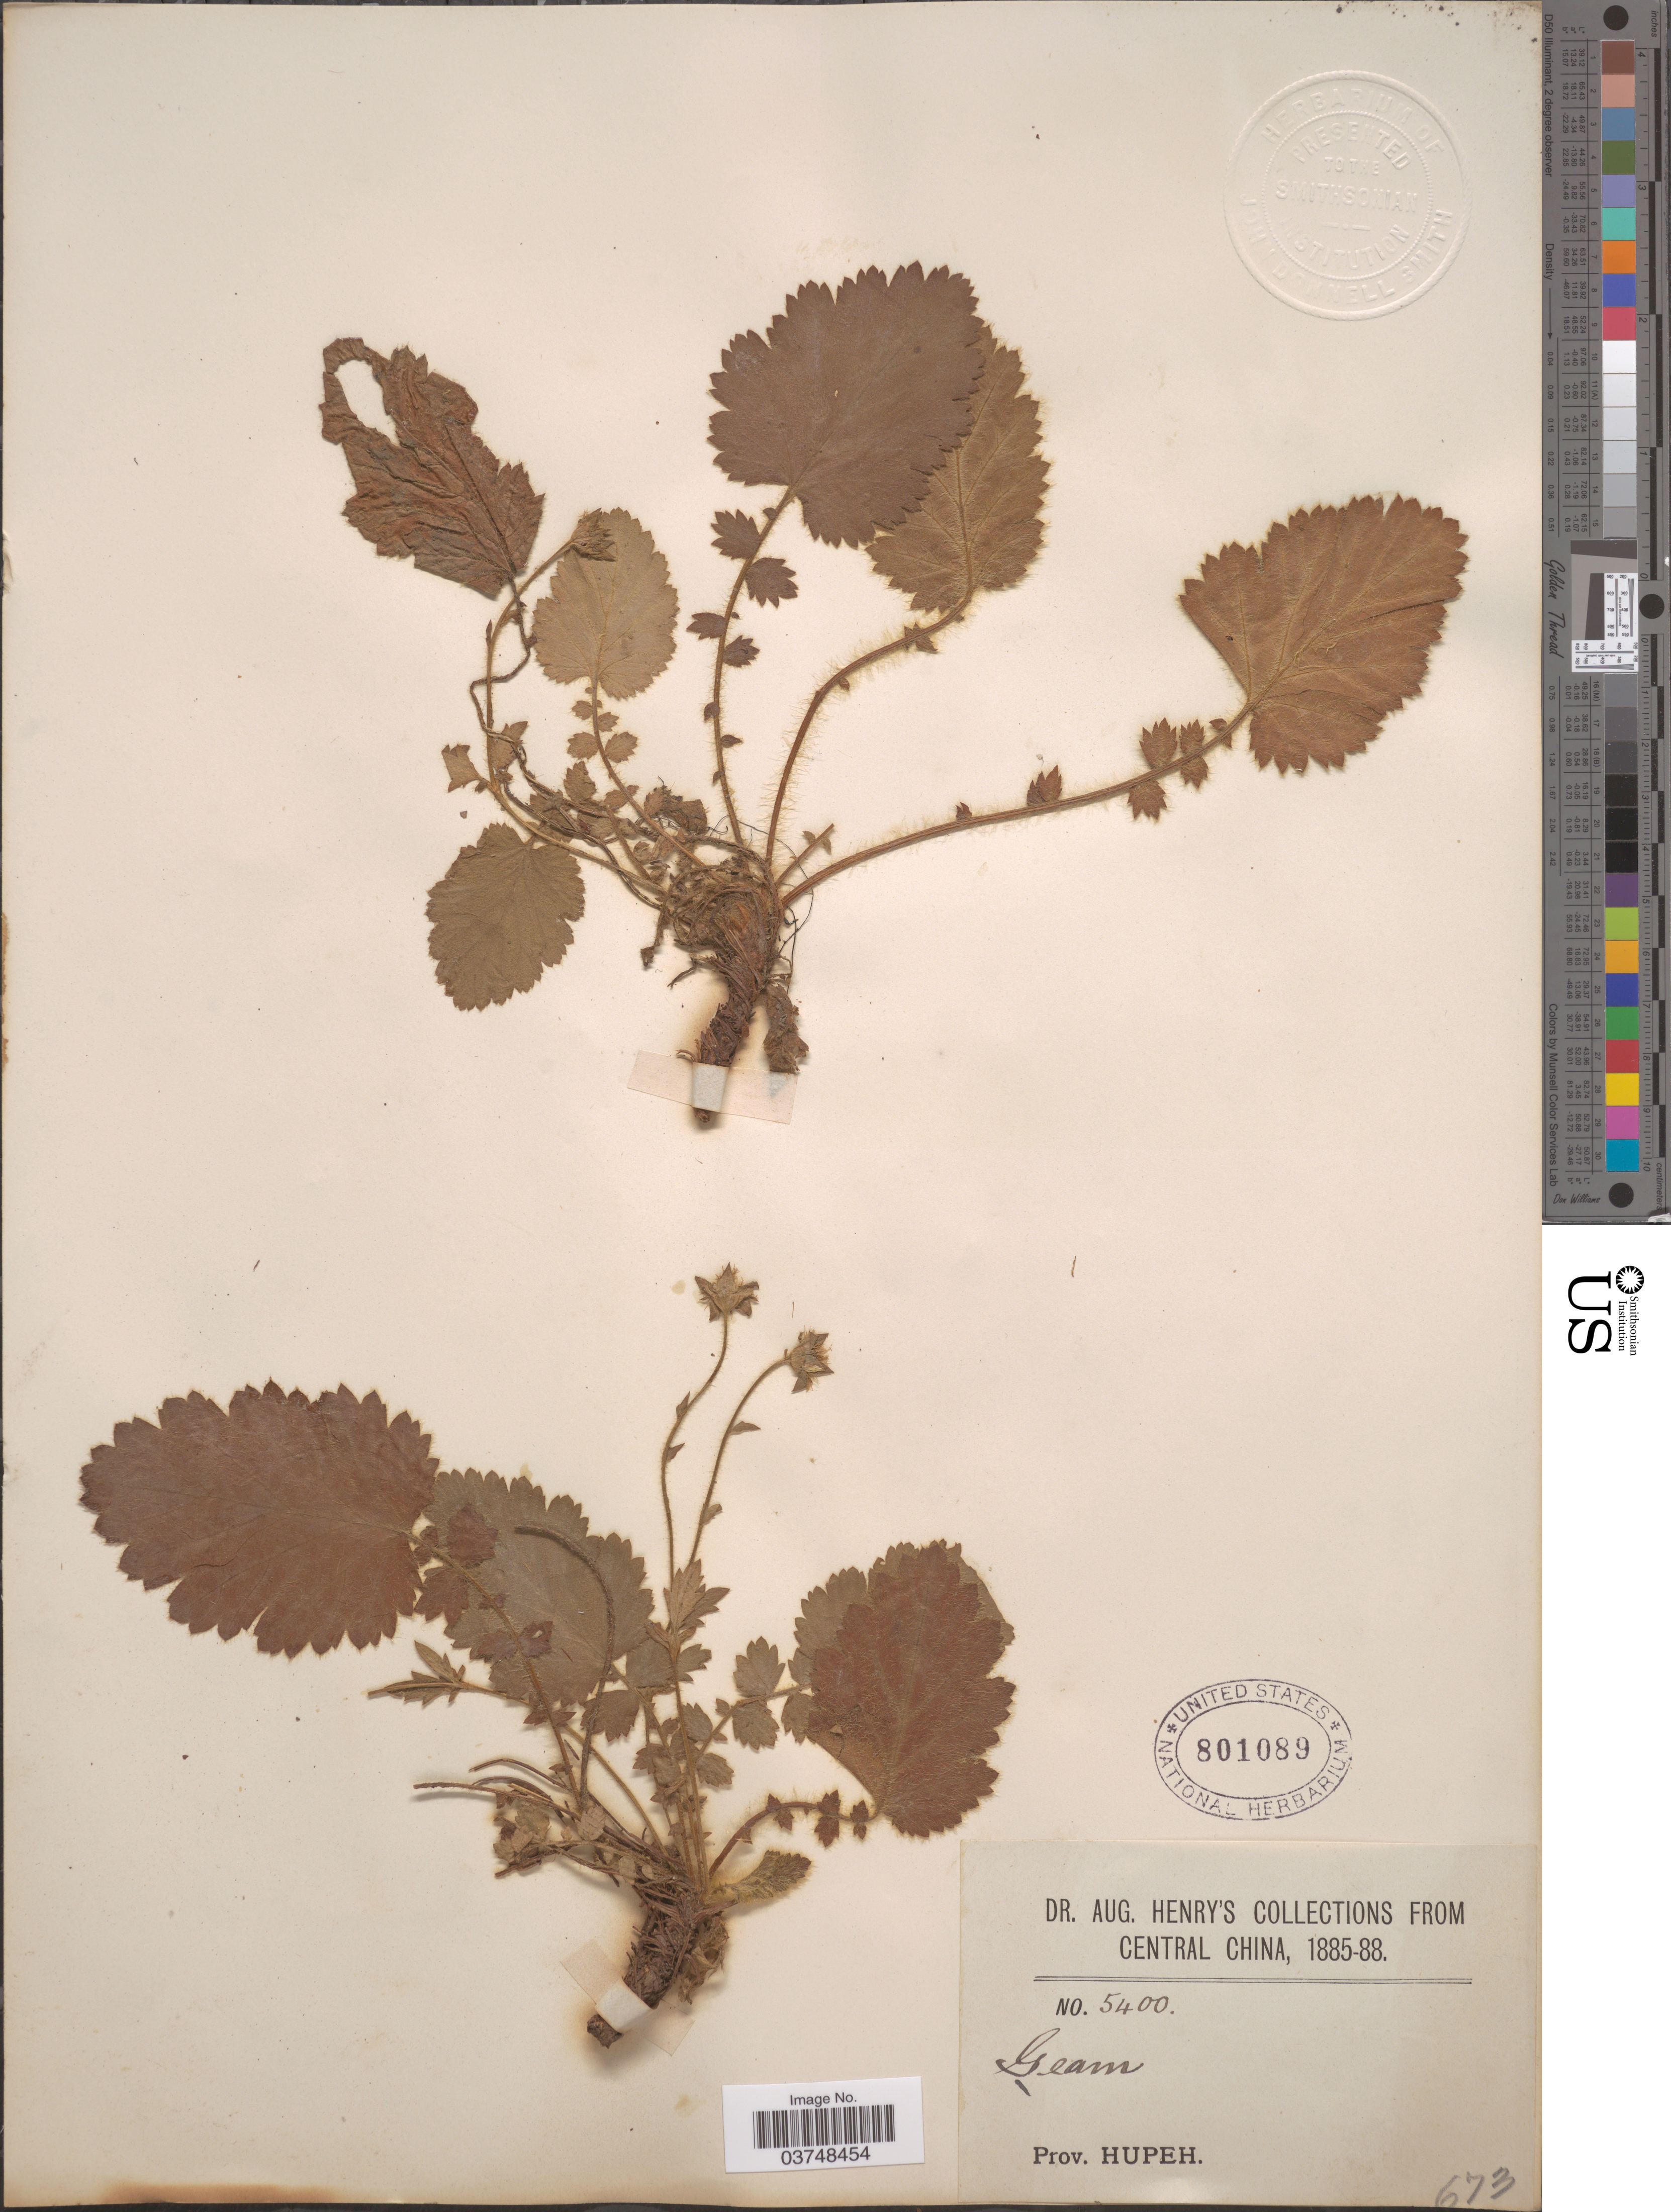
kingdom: Plantae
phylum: Tracheophyta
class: Magnoliopsida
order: Rosales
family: Rosaceae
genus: Geum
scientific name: Geum sp.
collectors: A. Henry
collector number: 5400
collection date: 1885/1888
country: China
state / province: Hubei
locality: Central China. Geam, Prov. Hupeh.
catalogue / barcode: US 801089